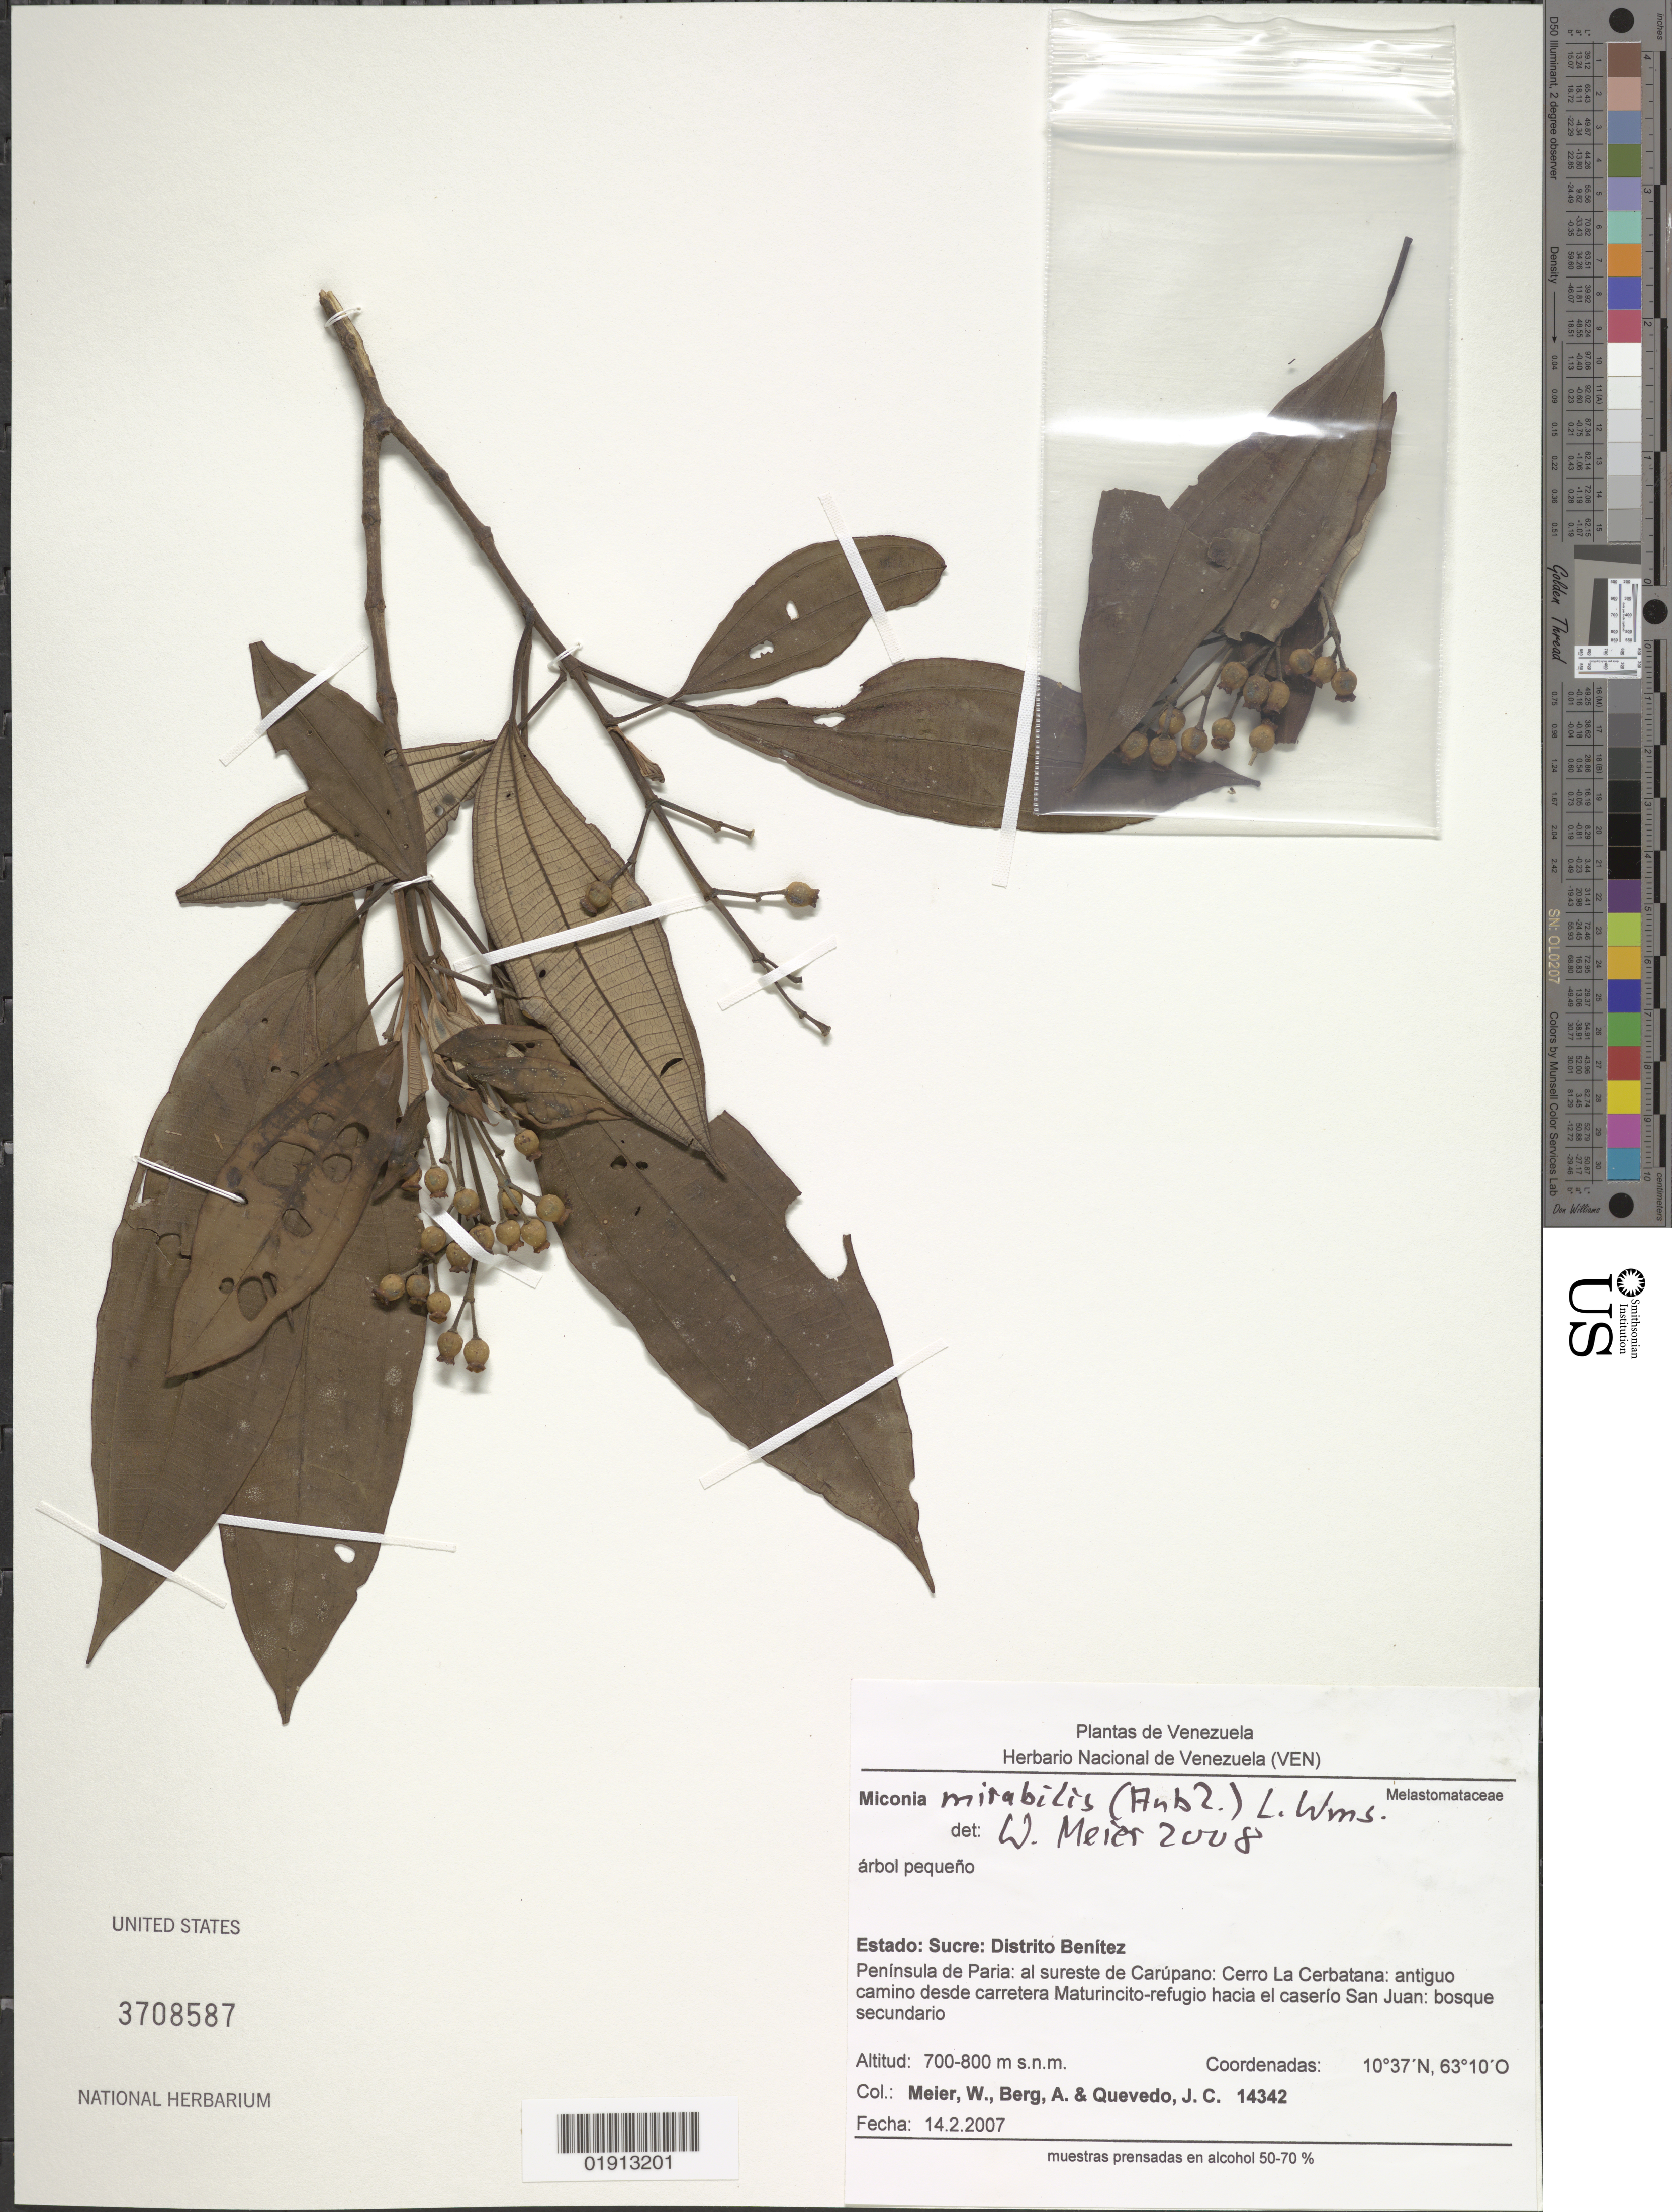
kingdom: Plantae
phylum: Tracheophyta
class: Magnoliopsida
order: Myrtales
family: Melastomataceae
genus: Miconia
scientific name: Miconia mirabilis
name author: (Aubl.) L.O. Williams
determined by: Meier, Winfried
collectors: W. Meier, A. Berg & J. Quevedo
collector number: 14342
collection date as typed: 14 Feb 2007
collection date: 2007-02-14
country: Venezuela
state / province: Sucre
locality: Estado: Sucre. Distrito Benítez. Peninsula de Paria: al sureste de Carupano, Cerro la Cerbatana, antiguo camino desde carretera Maturincito-refugio hacia el caserio San Juan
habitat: Bosque secundario.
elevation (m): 700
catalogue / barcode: US 3708587